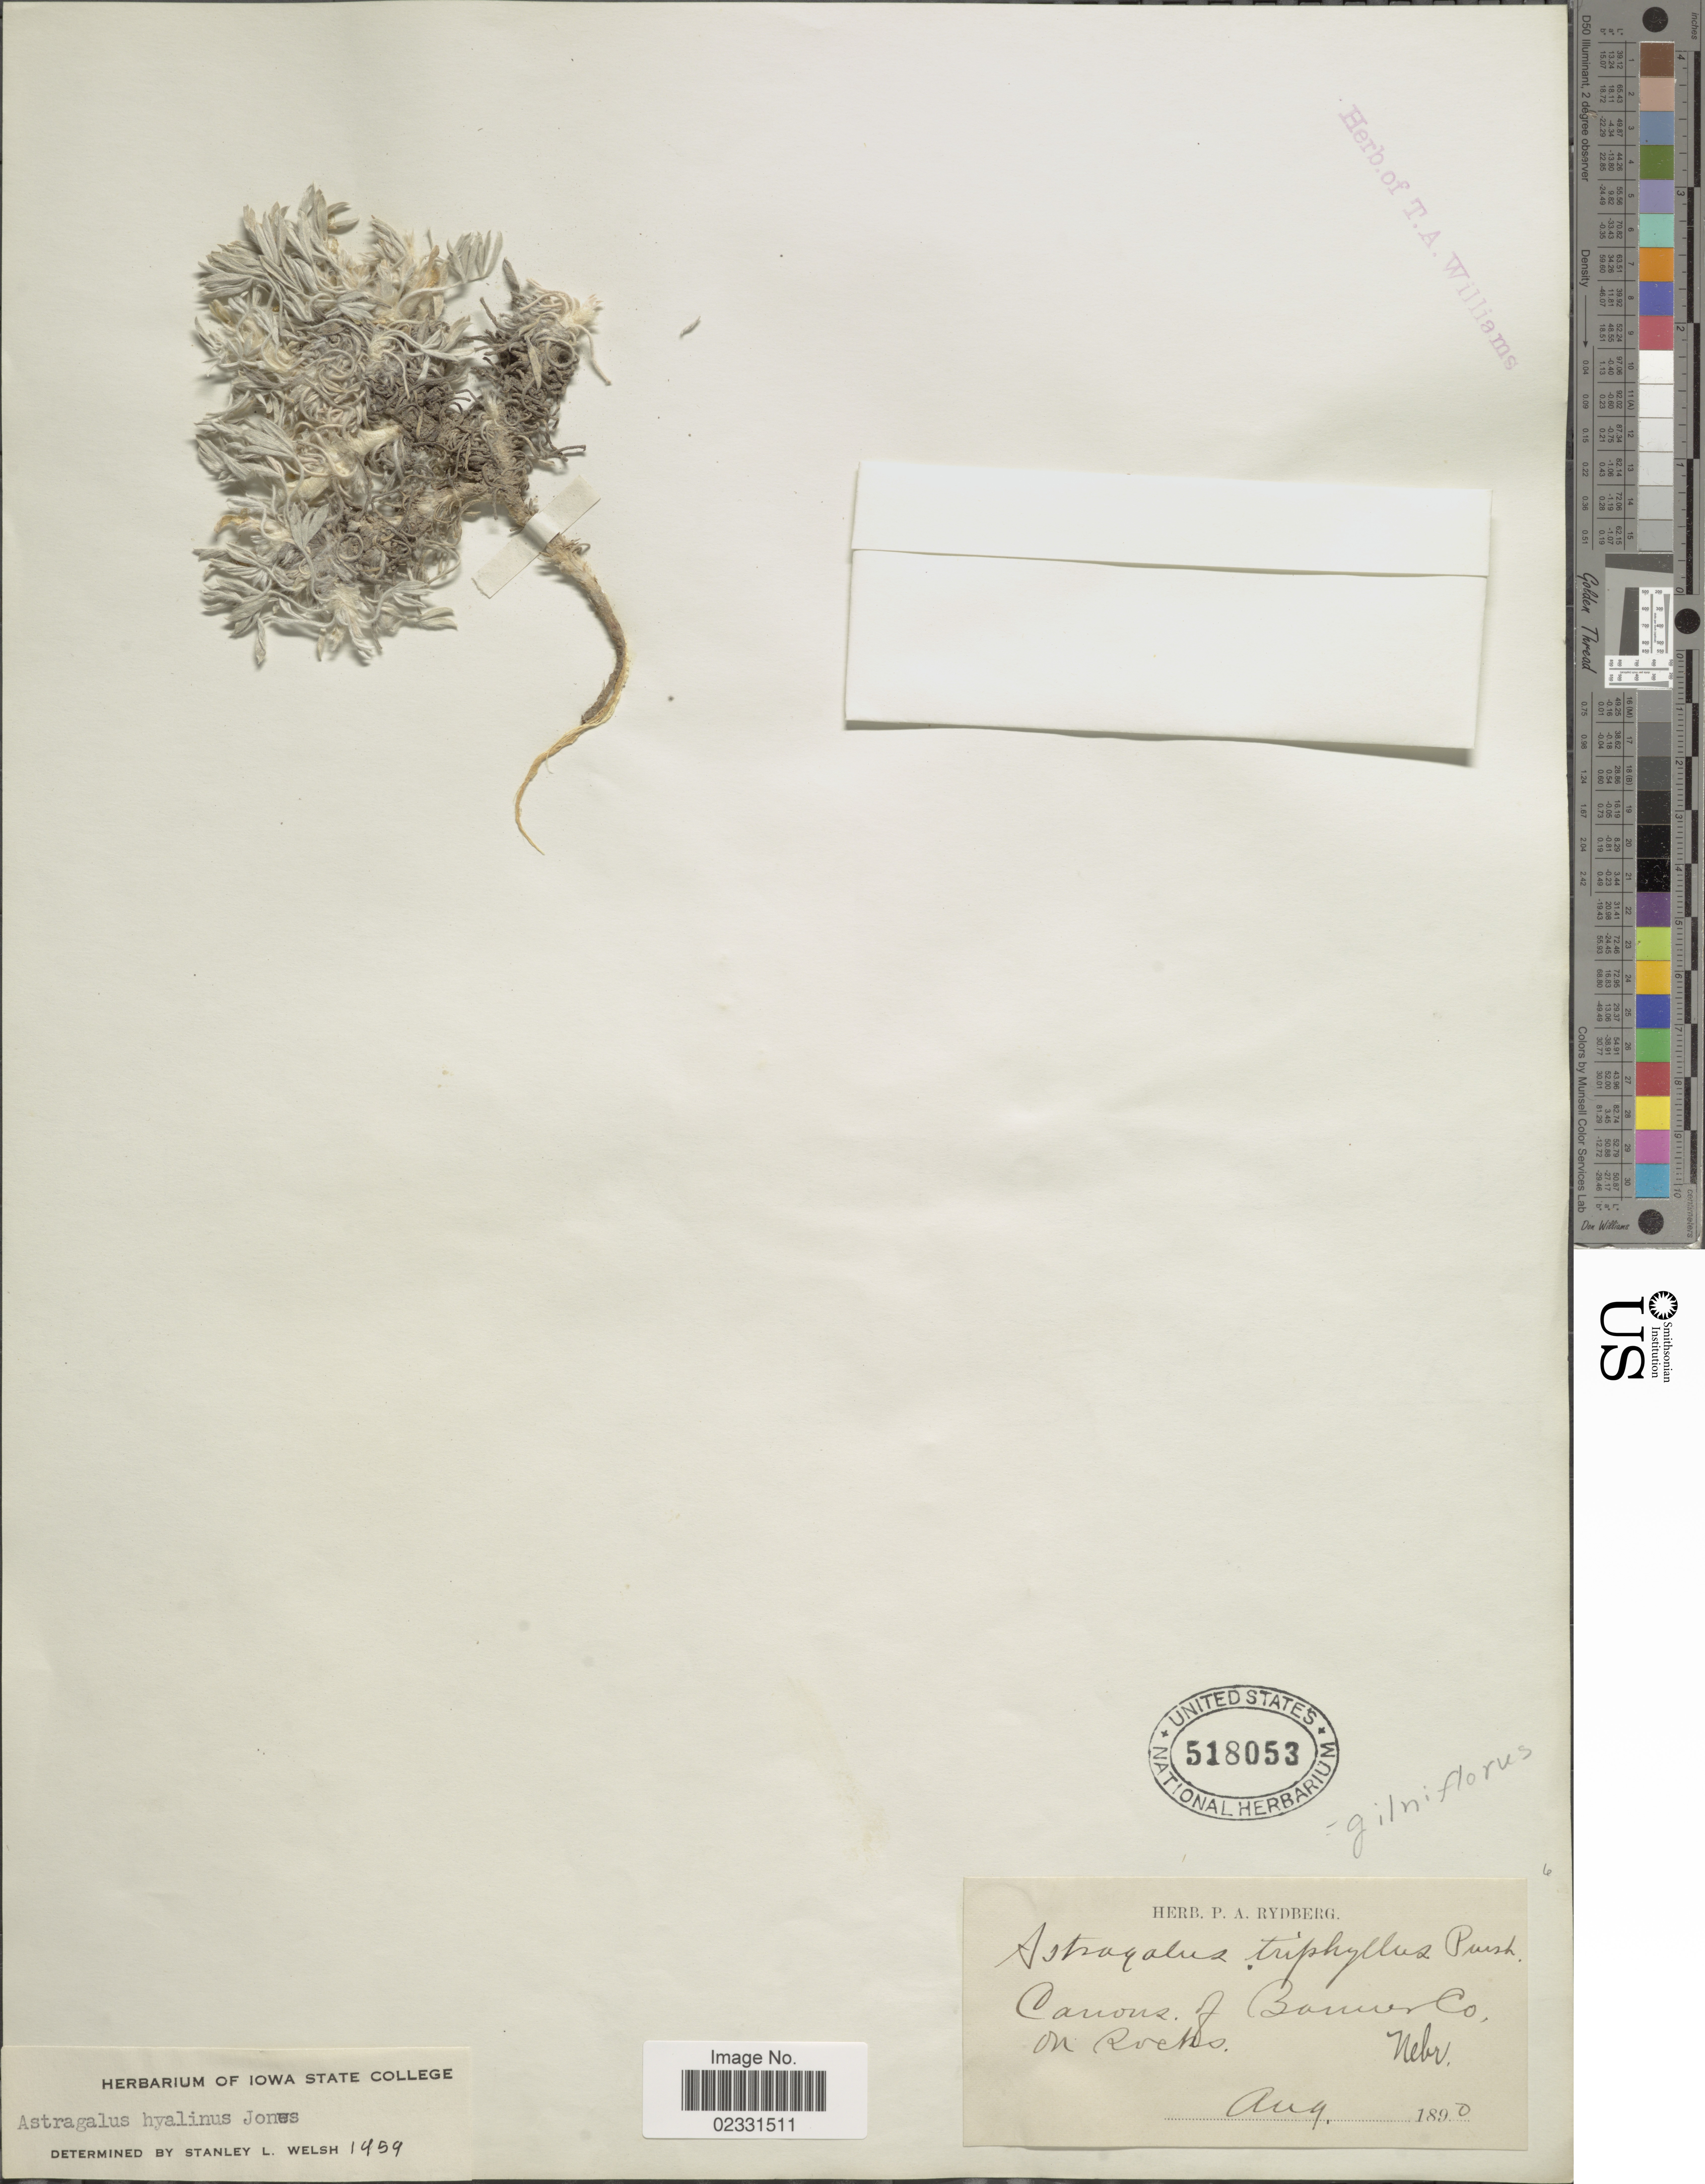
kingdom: Plantae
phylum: Tracheophyta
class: Magnoliopsida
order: Fabales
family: Fabaceae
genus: Astragalus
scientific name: Astragalus gilviflorus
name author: E. Sheld.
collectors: ex herb. P. A. Rydberg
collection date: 1890-08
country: United States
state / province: Nebraska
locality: Canons, Baners Co.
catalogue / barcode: US 518053